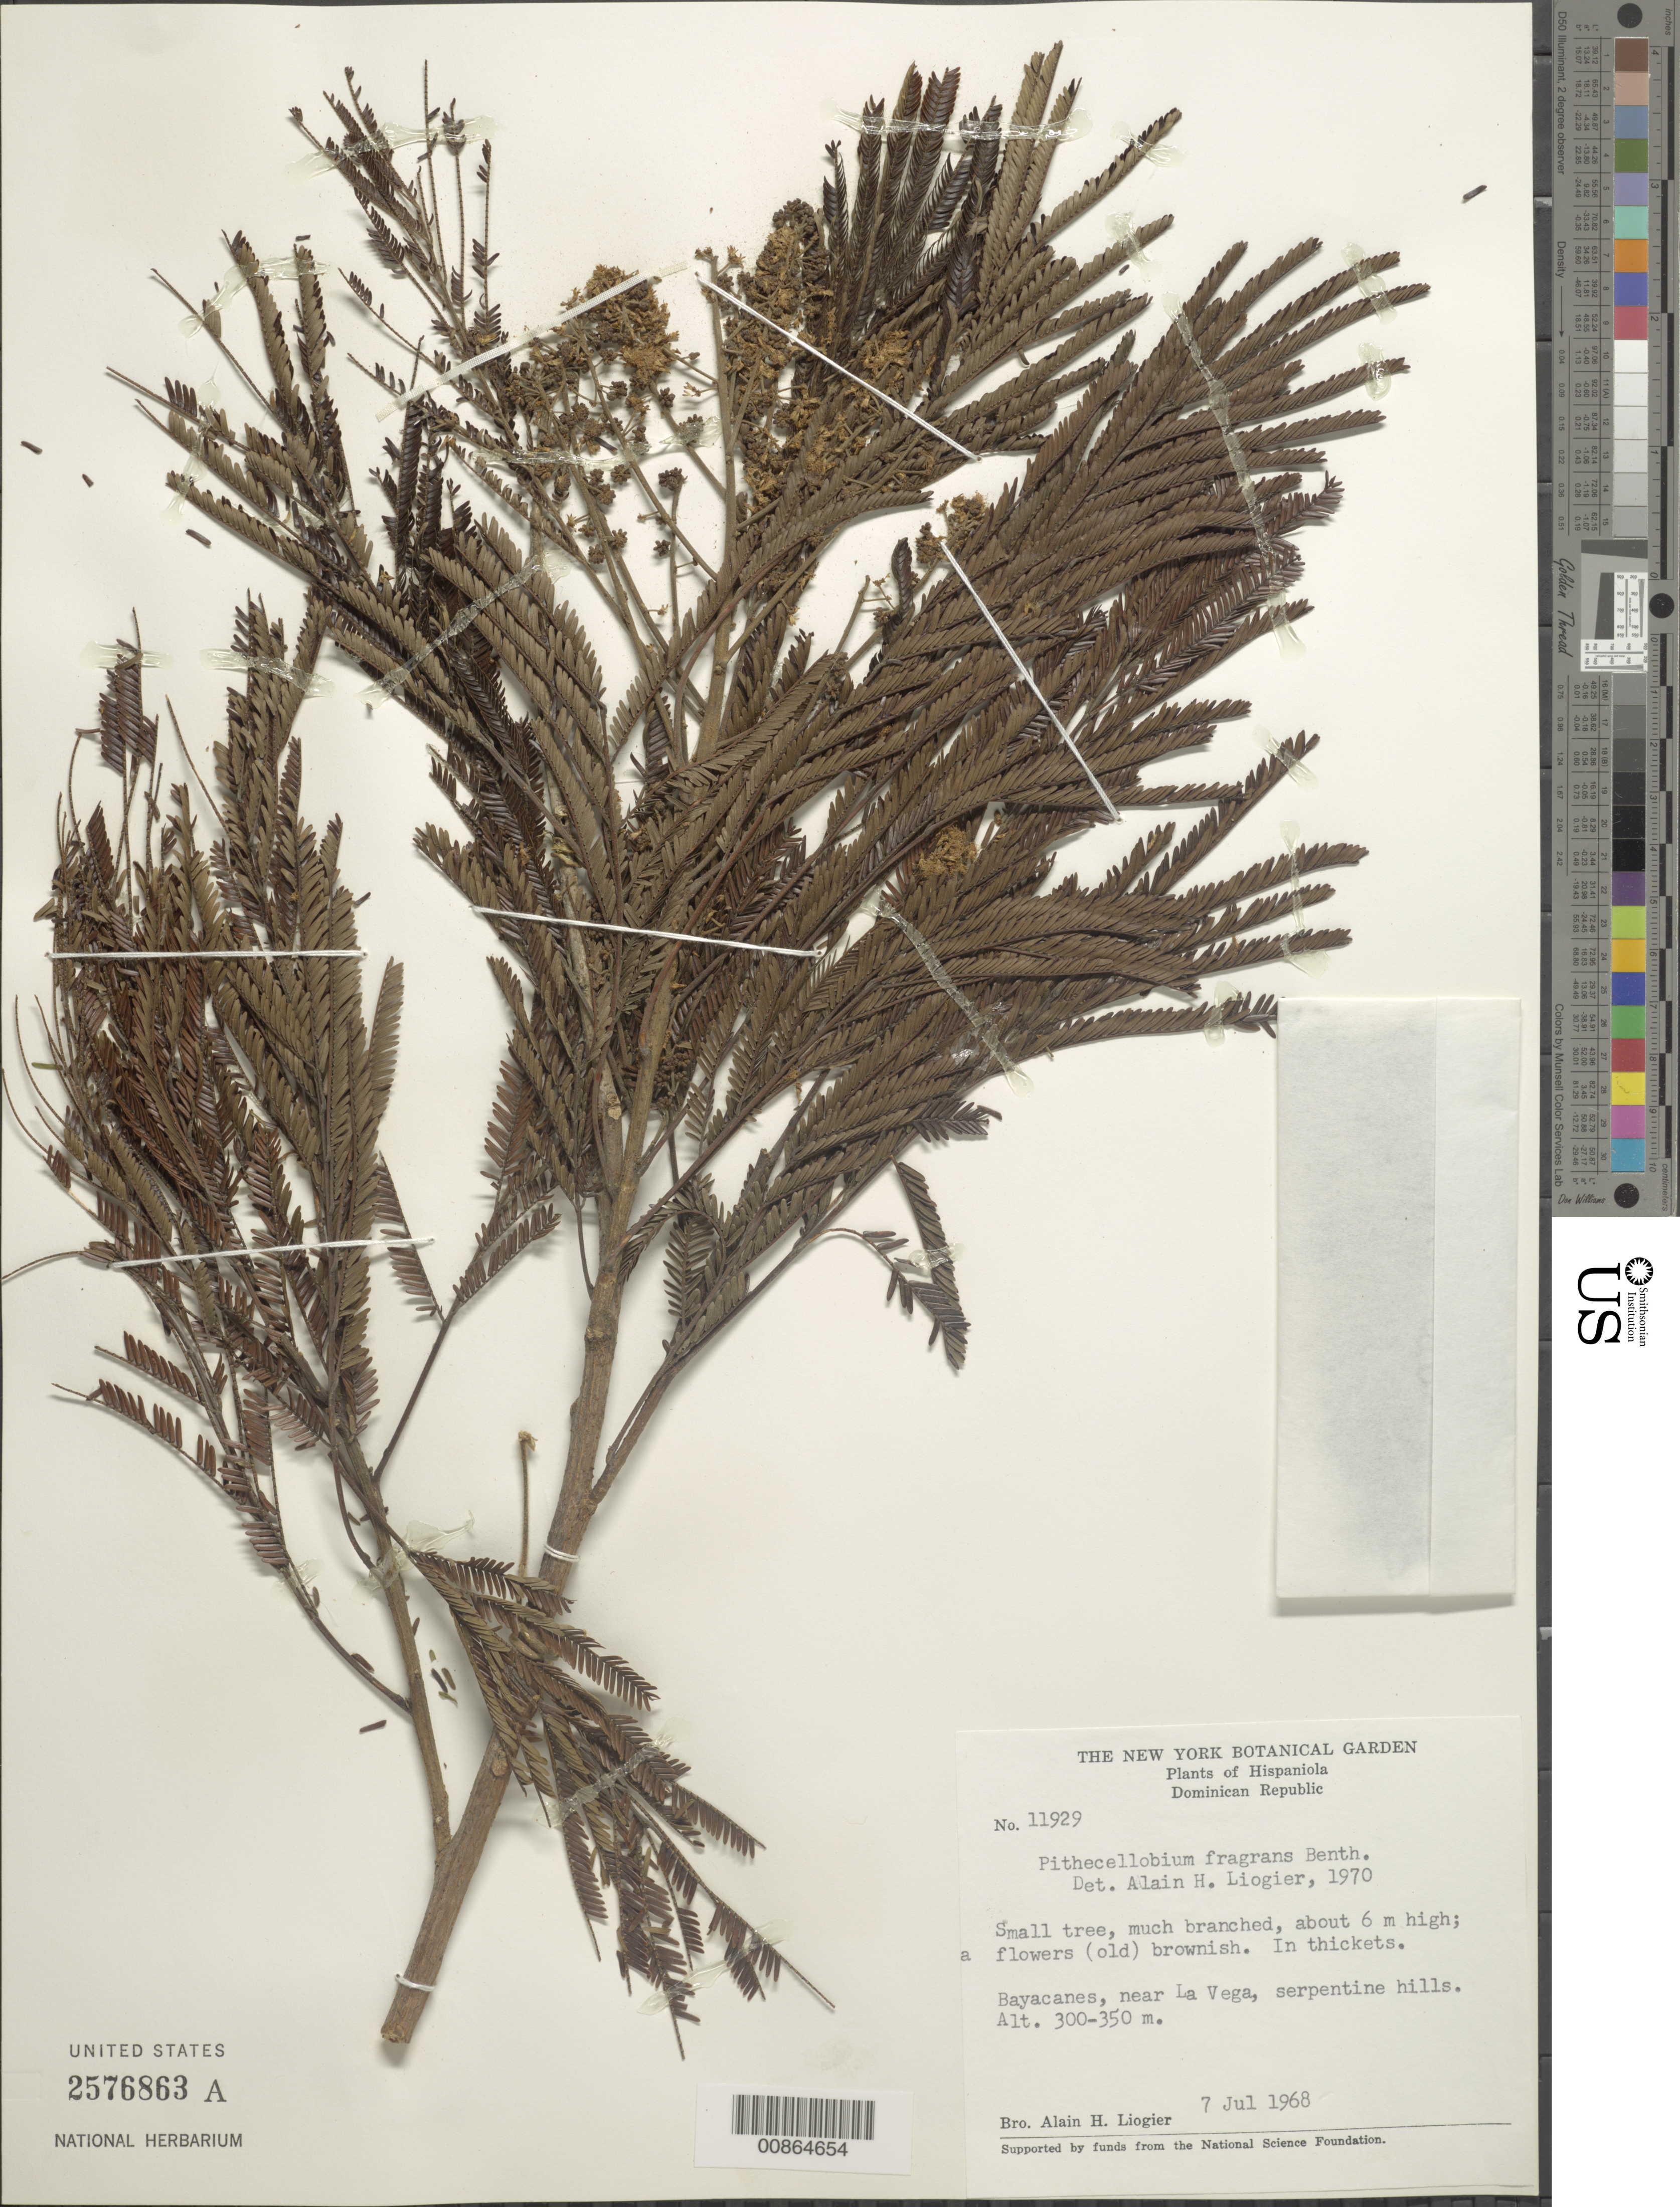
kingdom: Plantae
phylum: Tracheophyta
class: Magnoliopsida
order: Fabales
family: Fabaceae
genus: Pithecellobium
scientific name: Pithecellobium fragrans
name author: (Macfad.) Benth.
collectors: A. H. Liogier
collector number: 11929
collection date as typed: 07 Jul 1968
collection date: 1968-07-07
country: Dominican Republic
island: Hispaniola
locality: Bayacanes, near La Vega.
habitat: In thickets. Serpentine hills.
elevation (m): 300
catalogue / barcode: US 2576863A